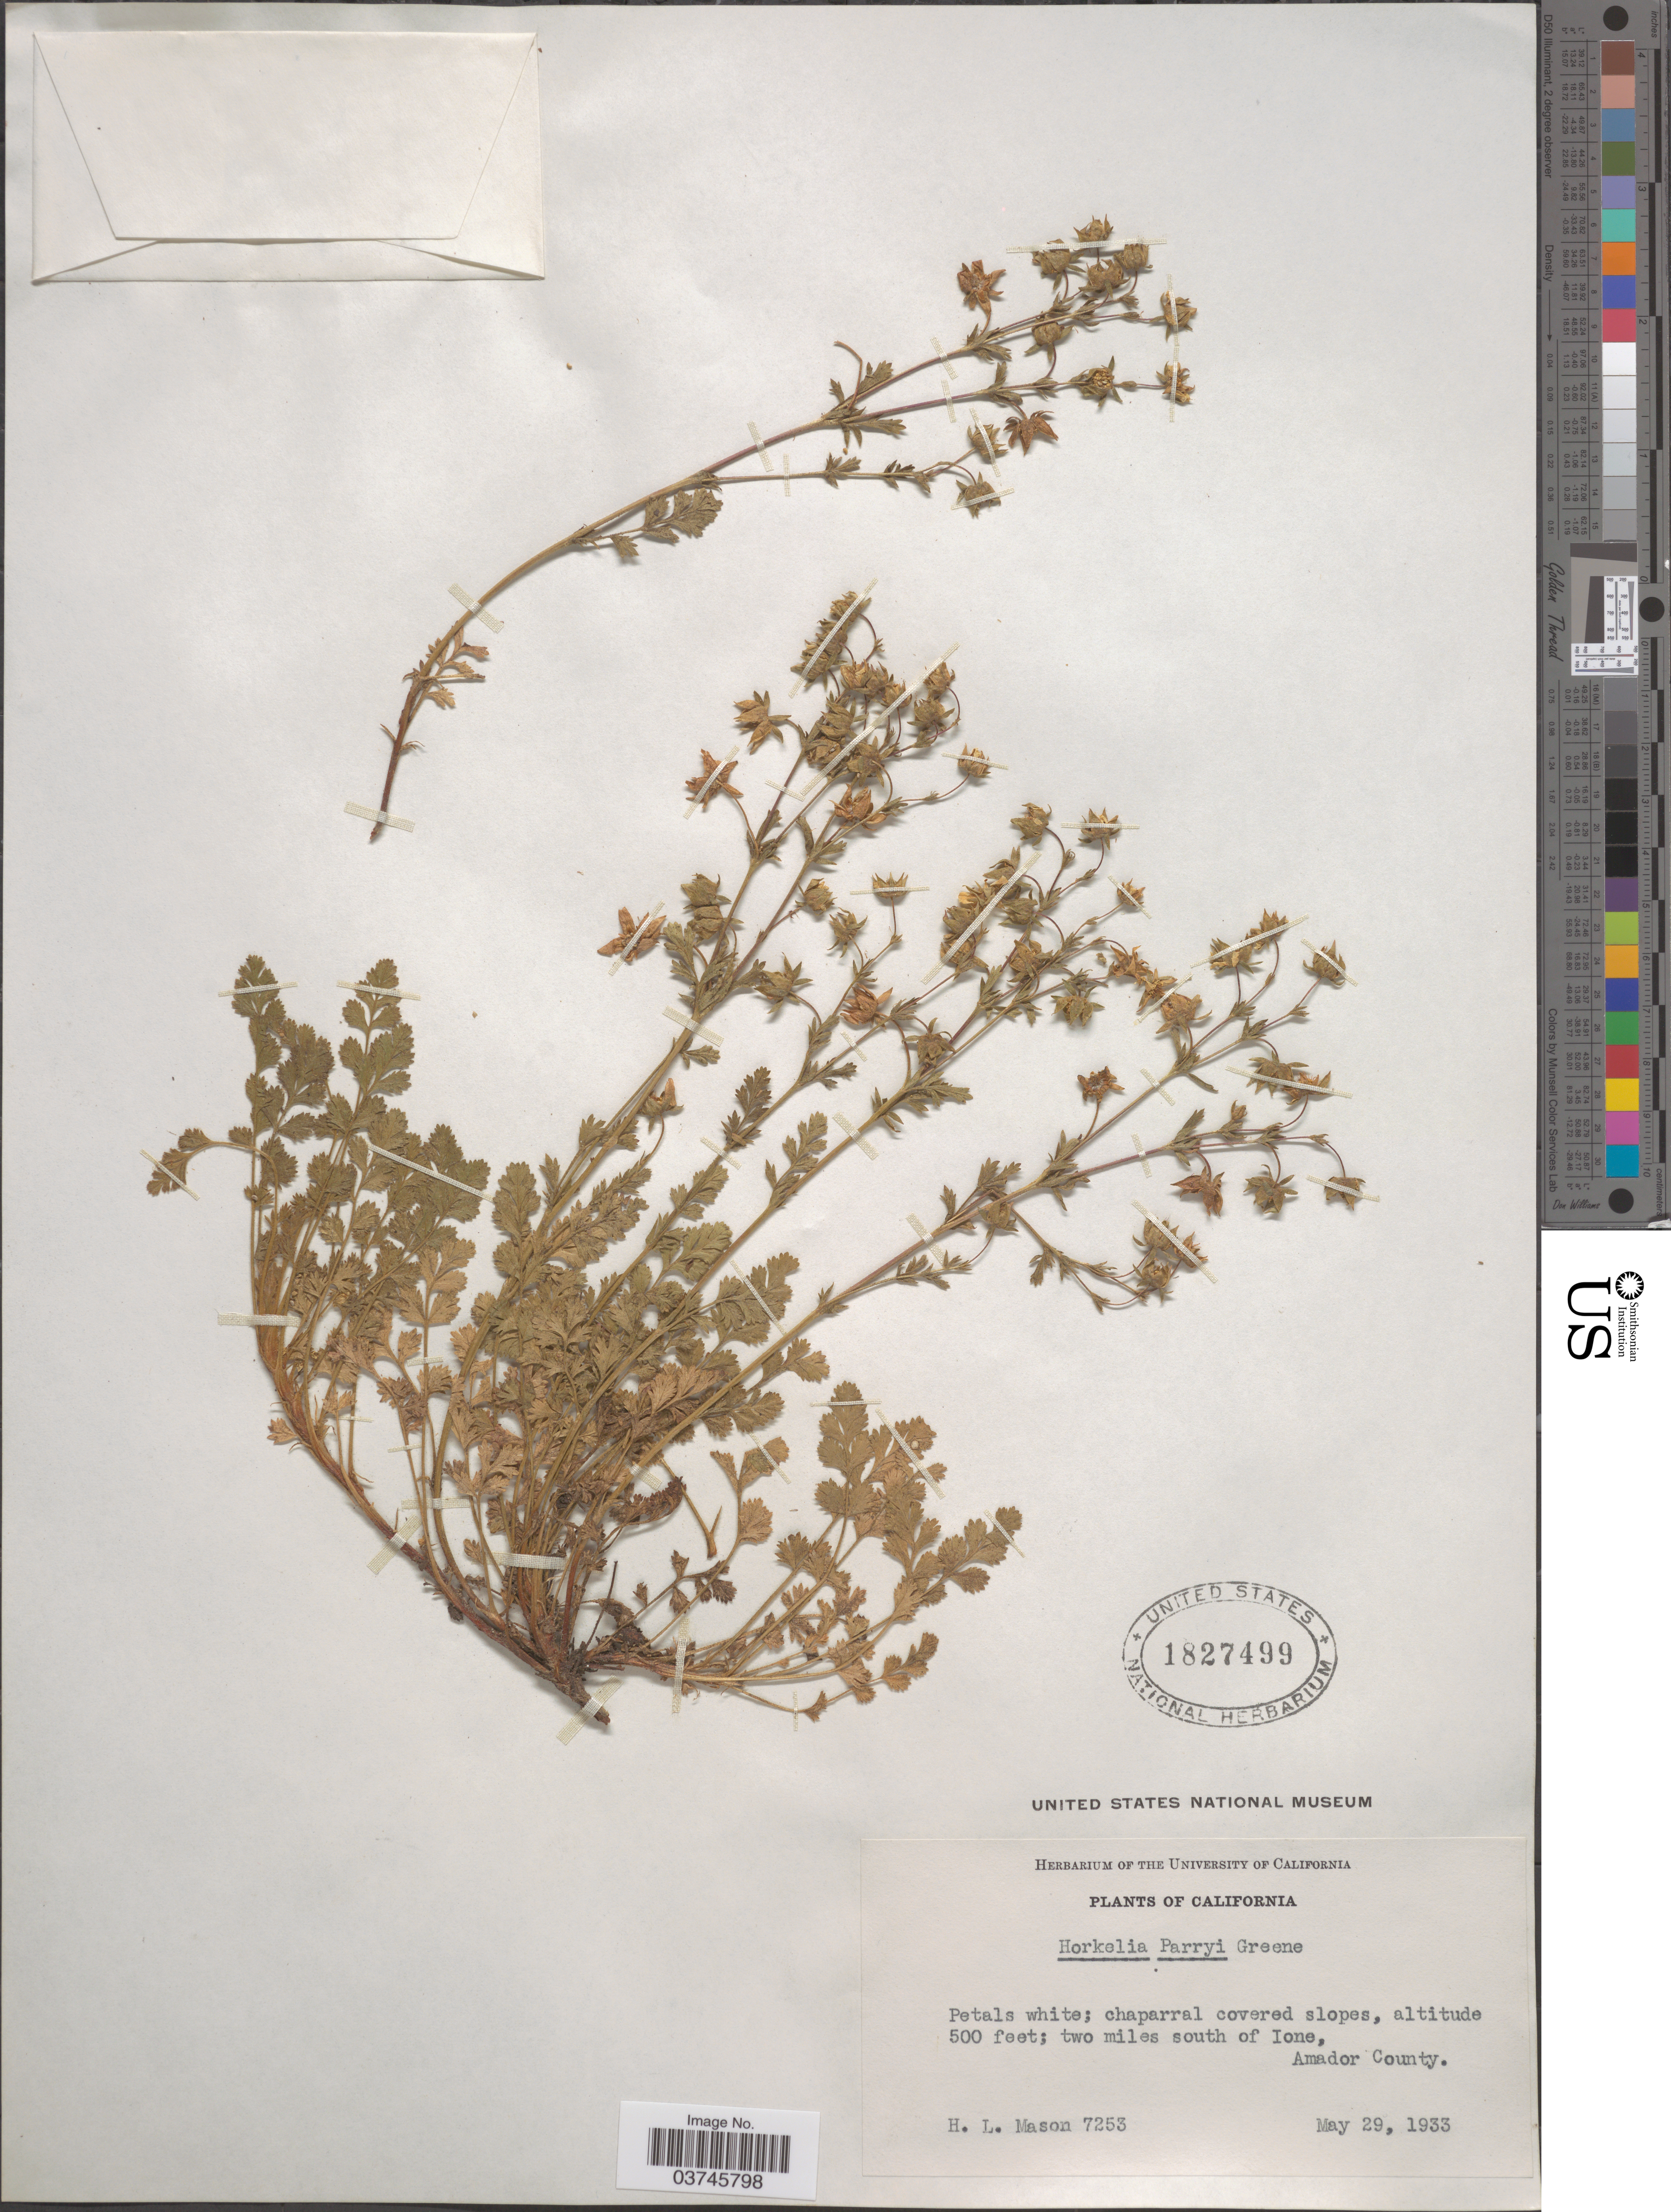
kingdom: Plantae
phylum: Tracheophyta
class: Magnoliopsida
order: Rosales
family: Rosaceae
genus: Potentilla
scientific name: Potentilla parryi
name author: (Greene) Greene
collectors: H. L. Mason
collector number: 7253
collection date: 1933-05-29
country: United States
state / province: California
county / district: Amador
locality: Two miles south of Ione, Amador County.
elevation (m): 152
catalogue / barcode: US 1827499